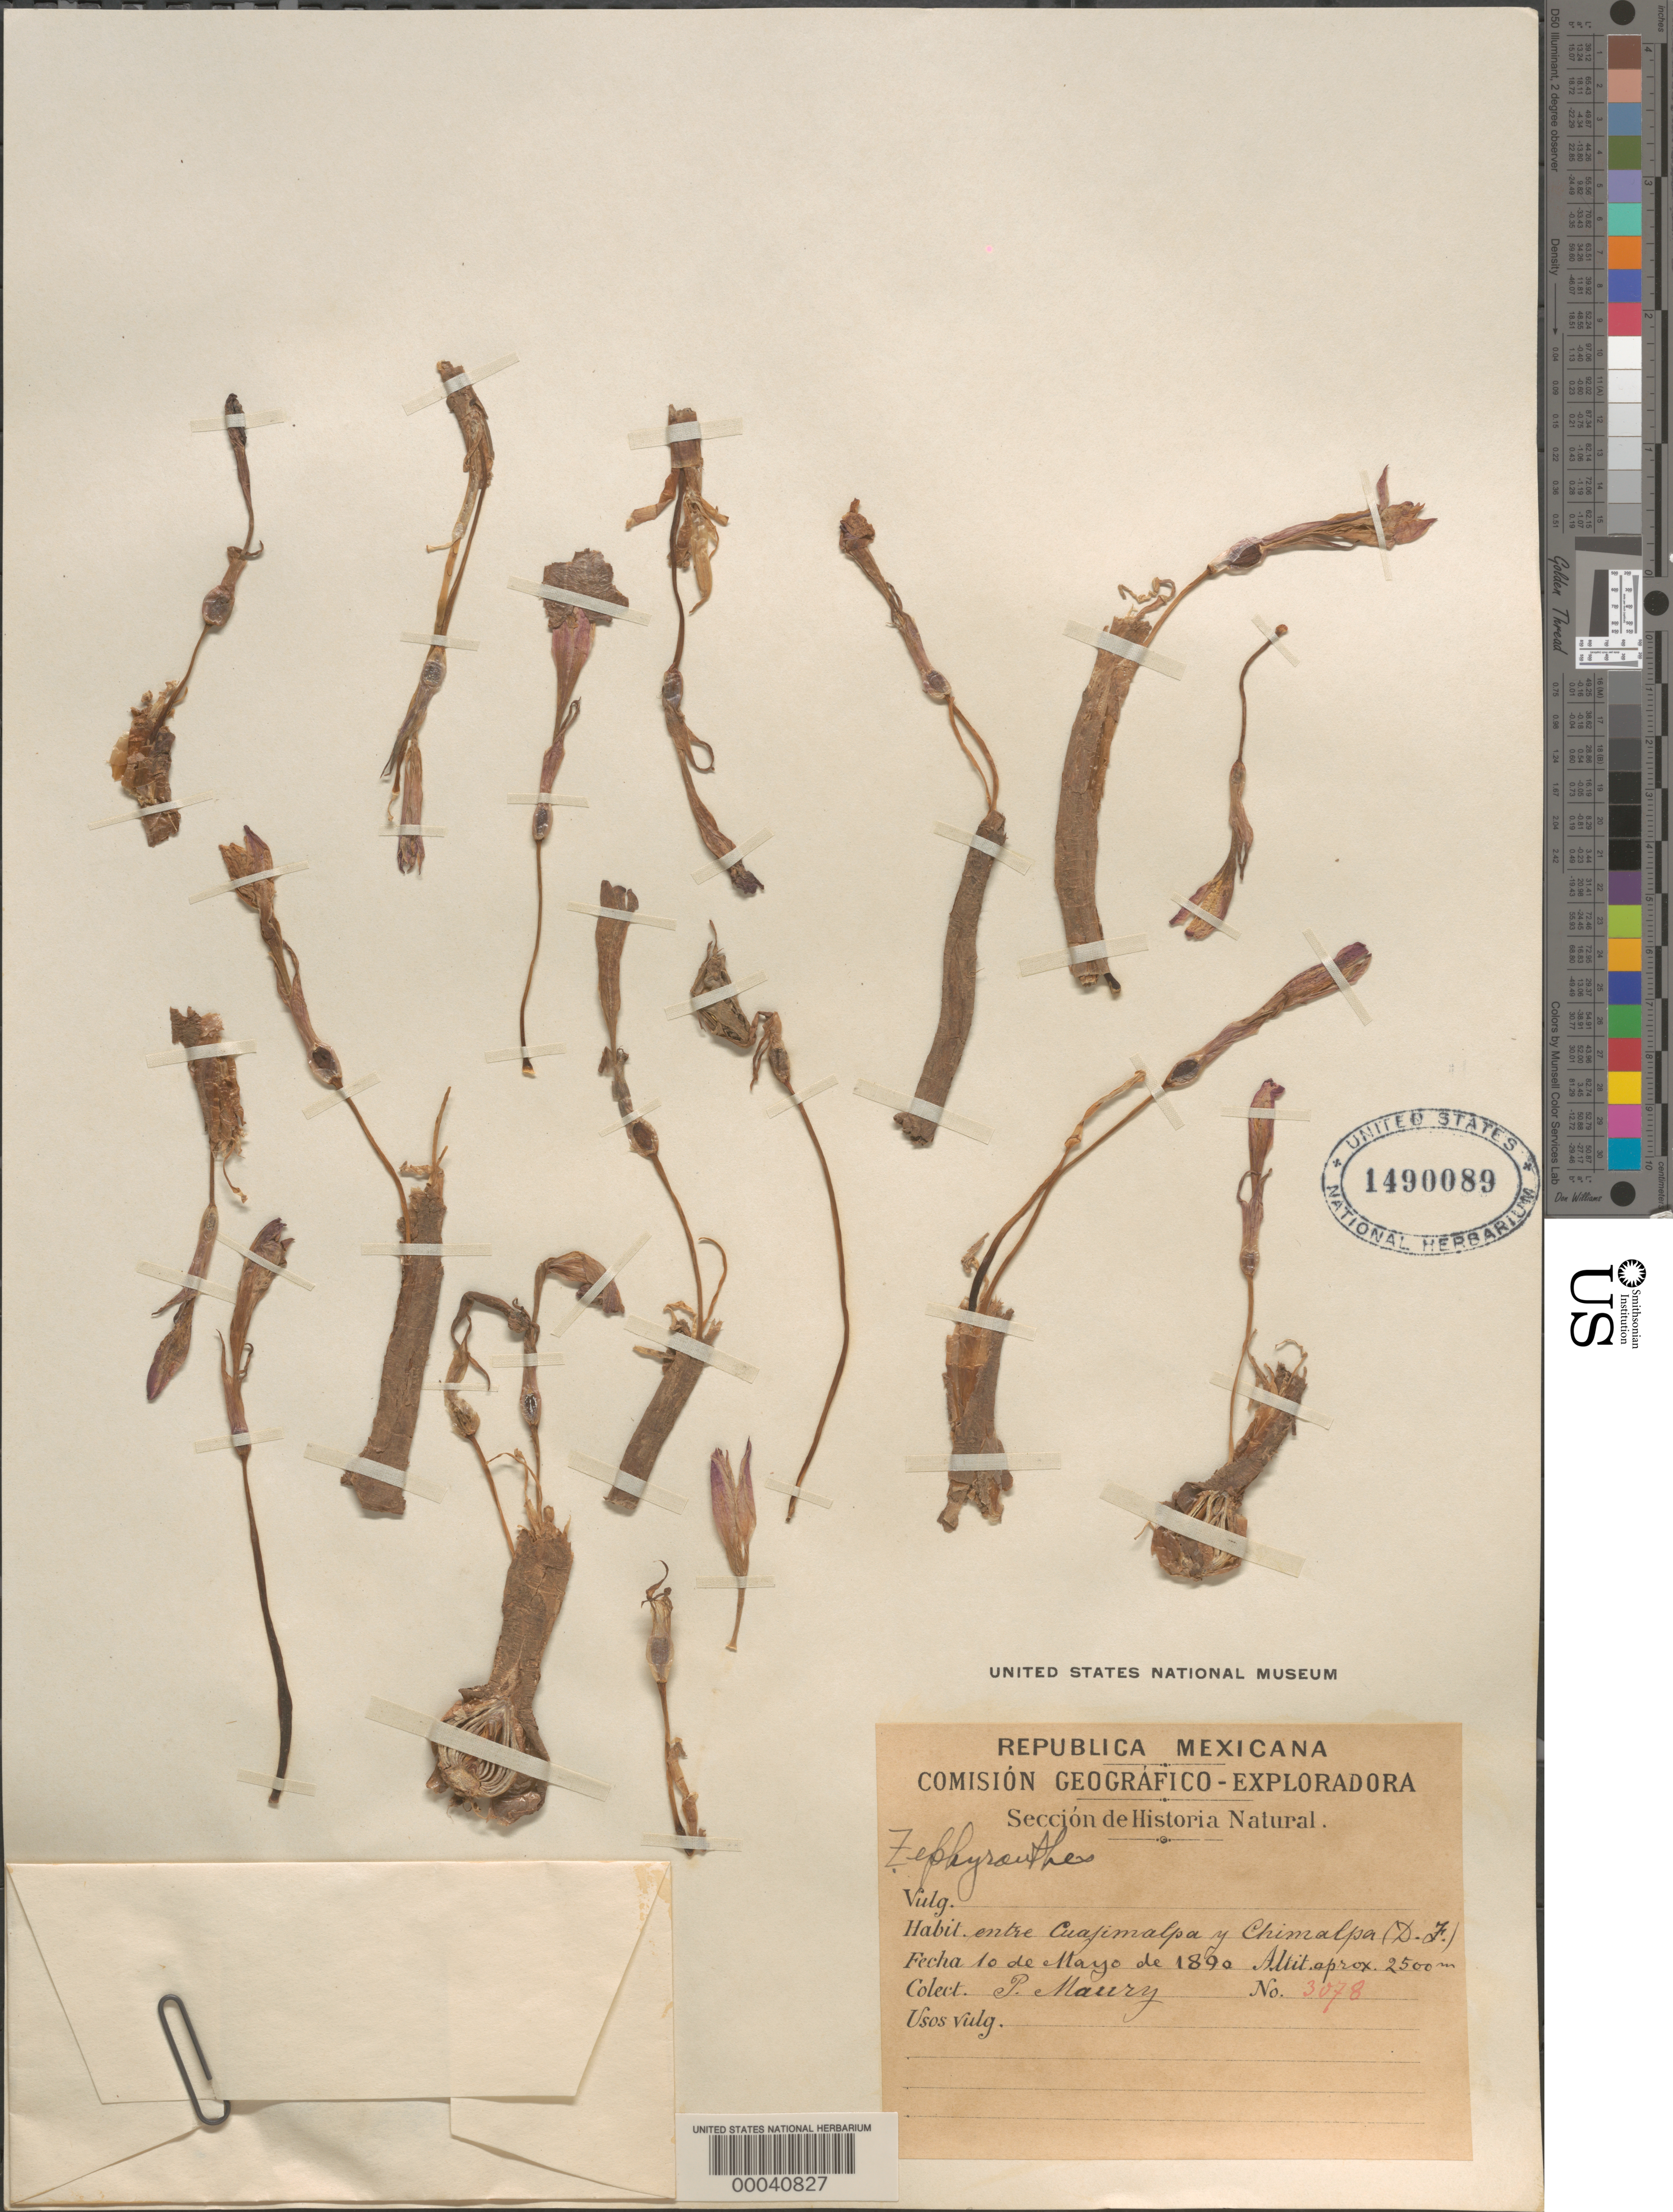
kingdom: Plantae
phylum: Tracheophyta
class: Liliopsida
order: Asparagales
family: Amaryllidaceae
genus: Zephyranthes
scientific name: Zephyranthes sp.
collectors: P. J. Maury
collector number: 3078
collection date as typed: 10 May 1890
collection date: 1890-05-10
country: Mexico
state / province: Distrito Federal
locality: Between Cuajimalpa and Chimalpa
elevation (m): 2500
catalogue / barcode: US 1490089